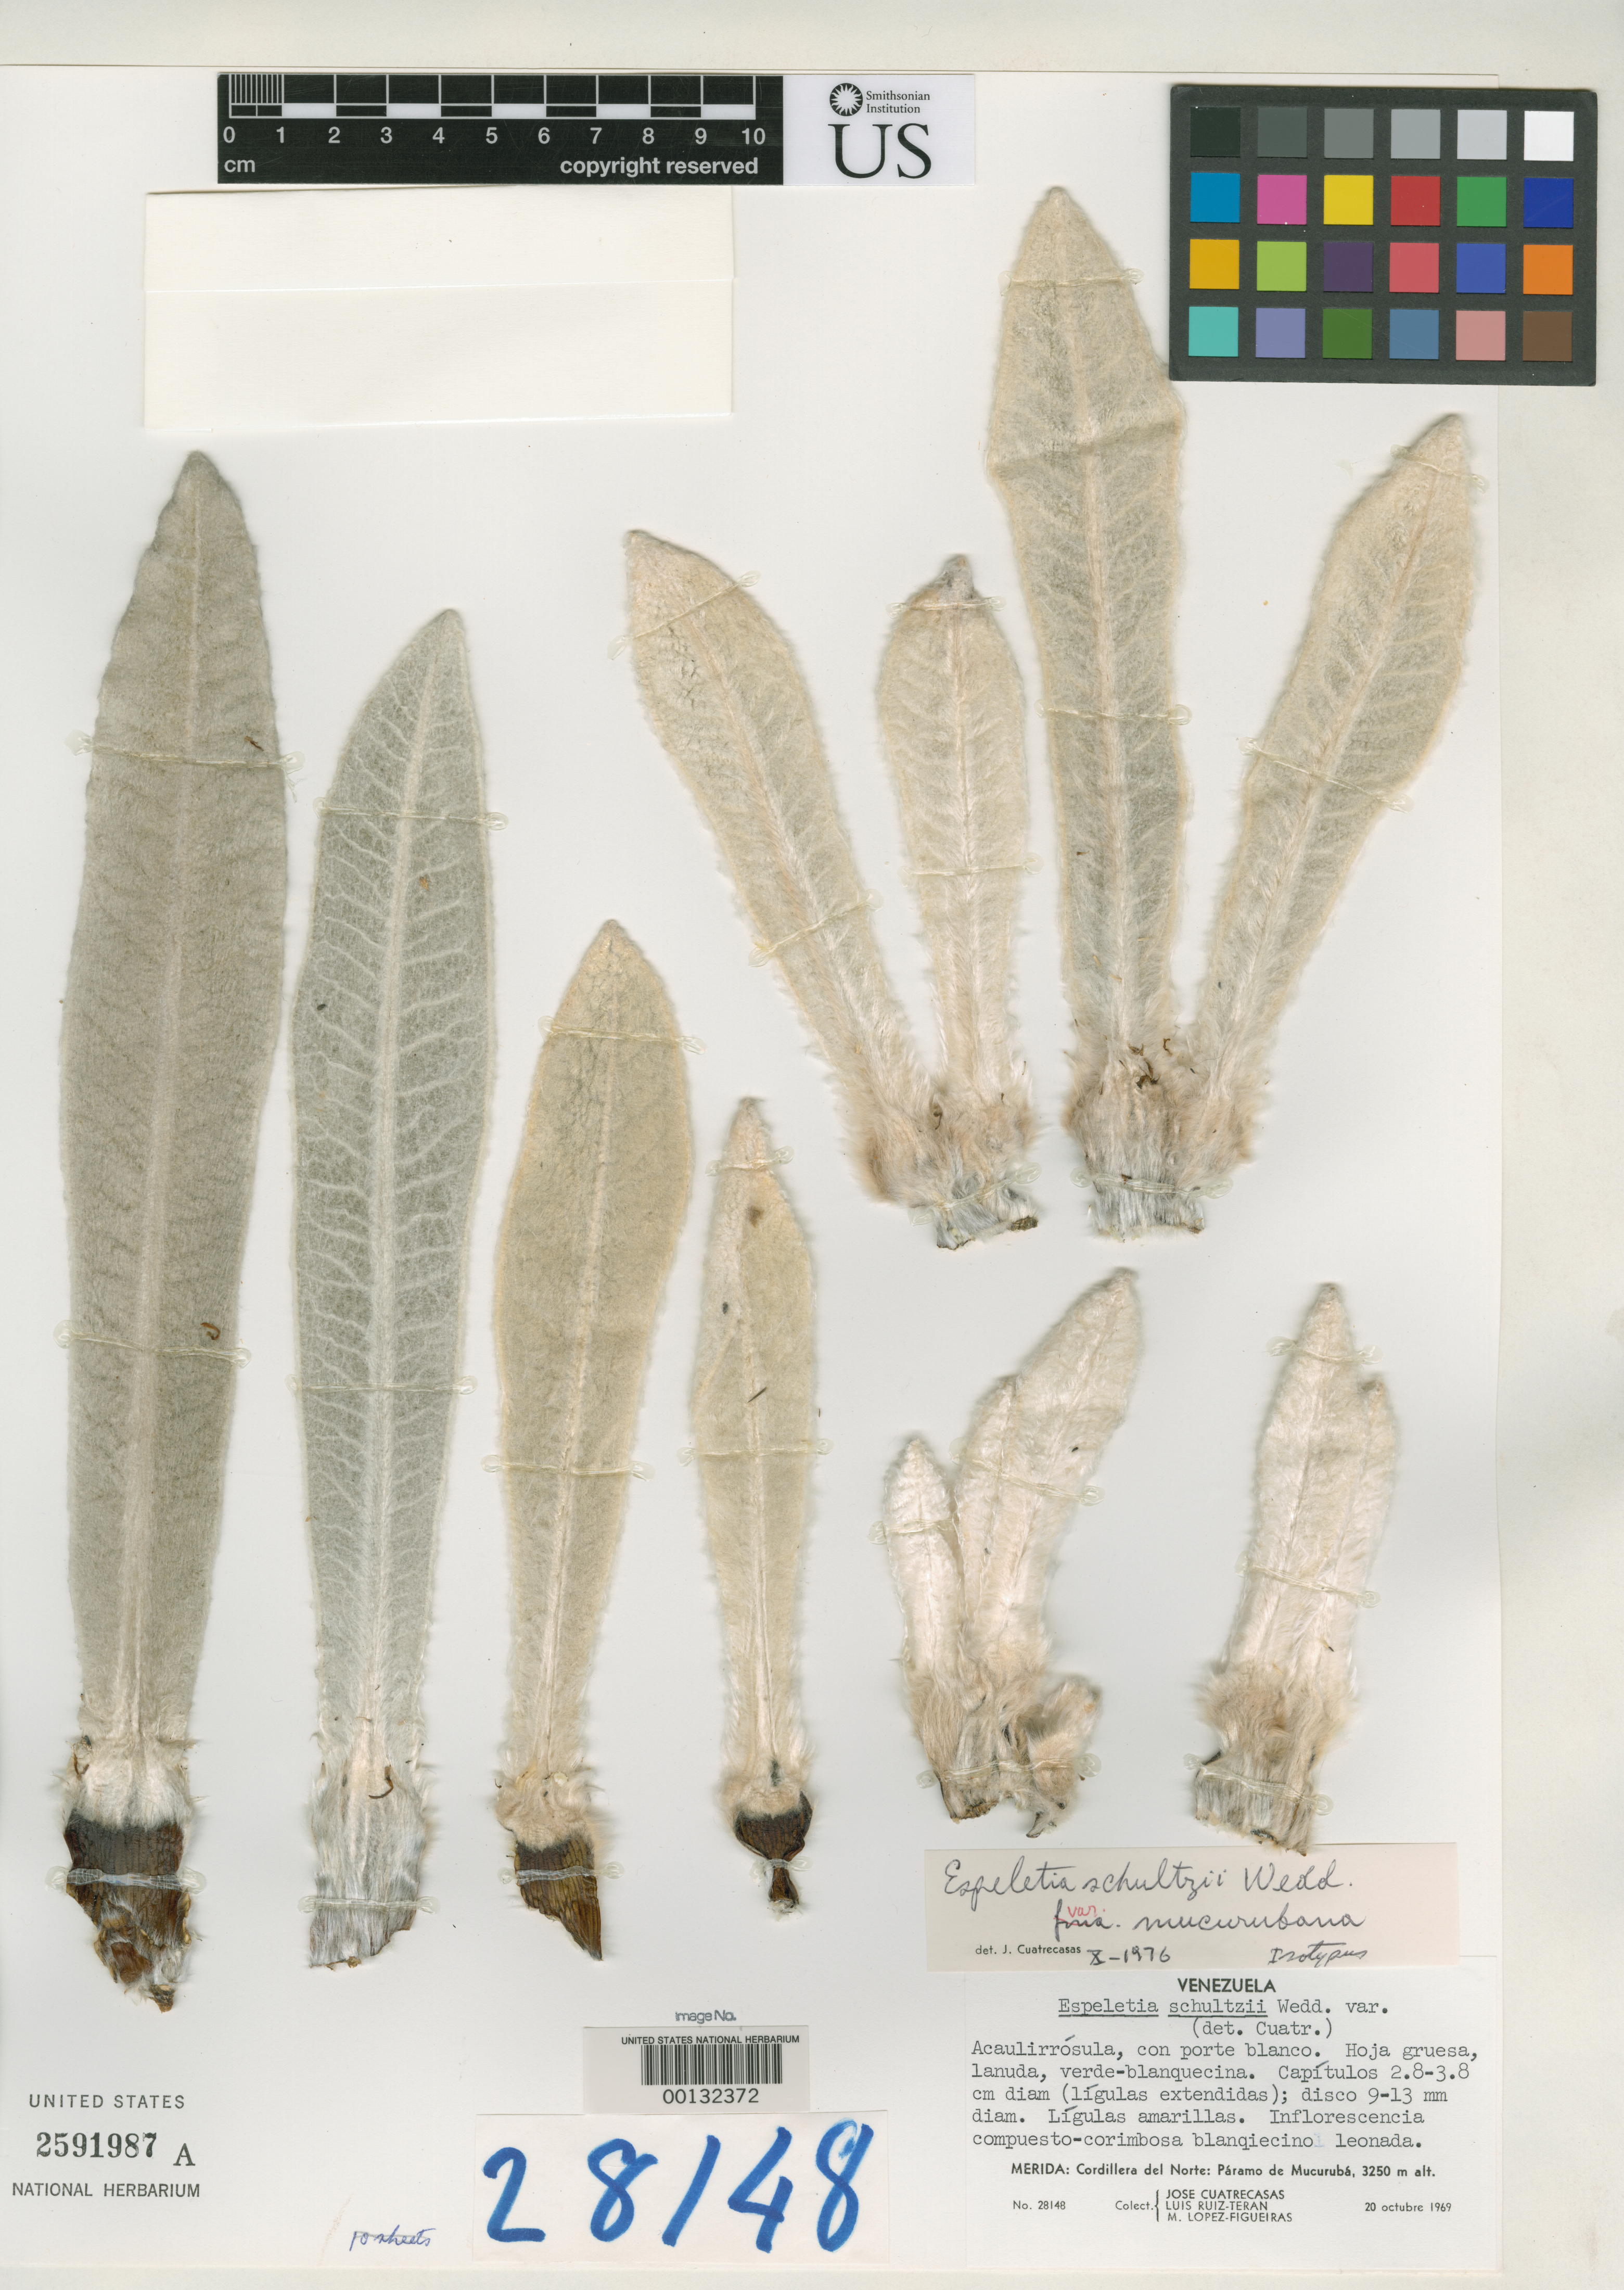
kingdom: Plantae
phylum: Tracheophyta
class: Magnoliopsida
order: Asterales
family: Asteraceae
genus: Espeletia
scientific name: Espeletia schultzii var. mucurubana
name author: Cuatrec.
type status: Isotype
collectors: J. Cuatrecasas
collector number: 28148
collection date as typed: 20 Oct 1969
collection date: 1969-10-20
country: Venezuela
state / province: Mérida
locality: Cordillera del Norte, Páramo de Mucuruba.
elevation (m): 3250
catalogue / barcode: US 2591987A